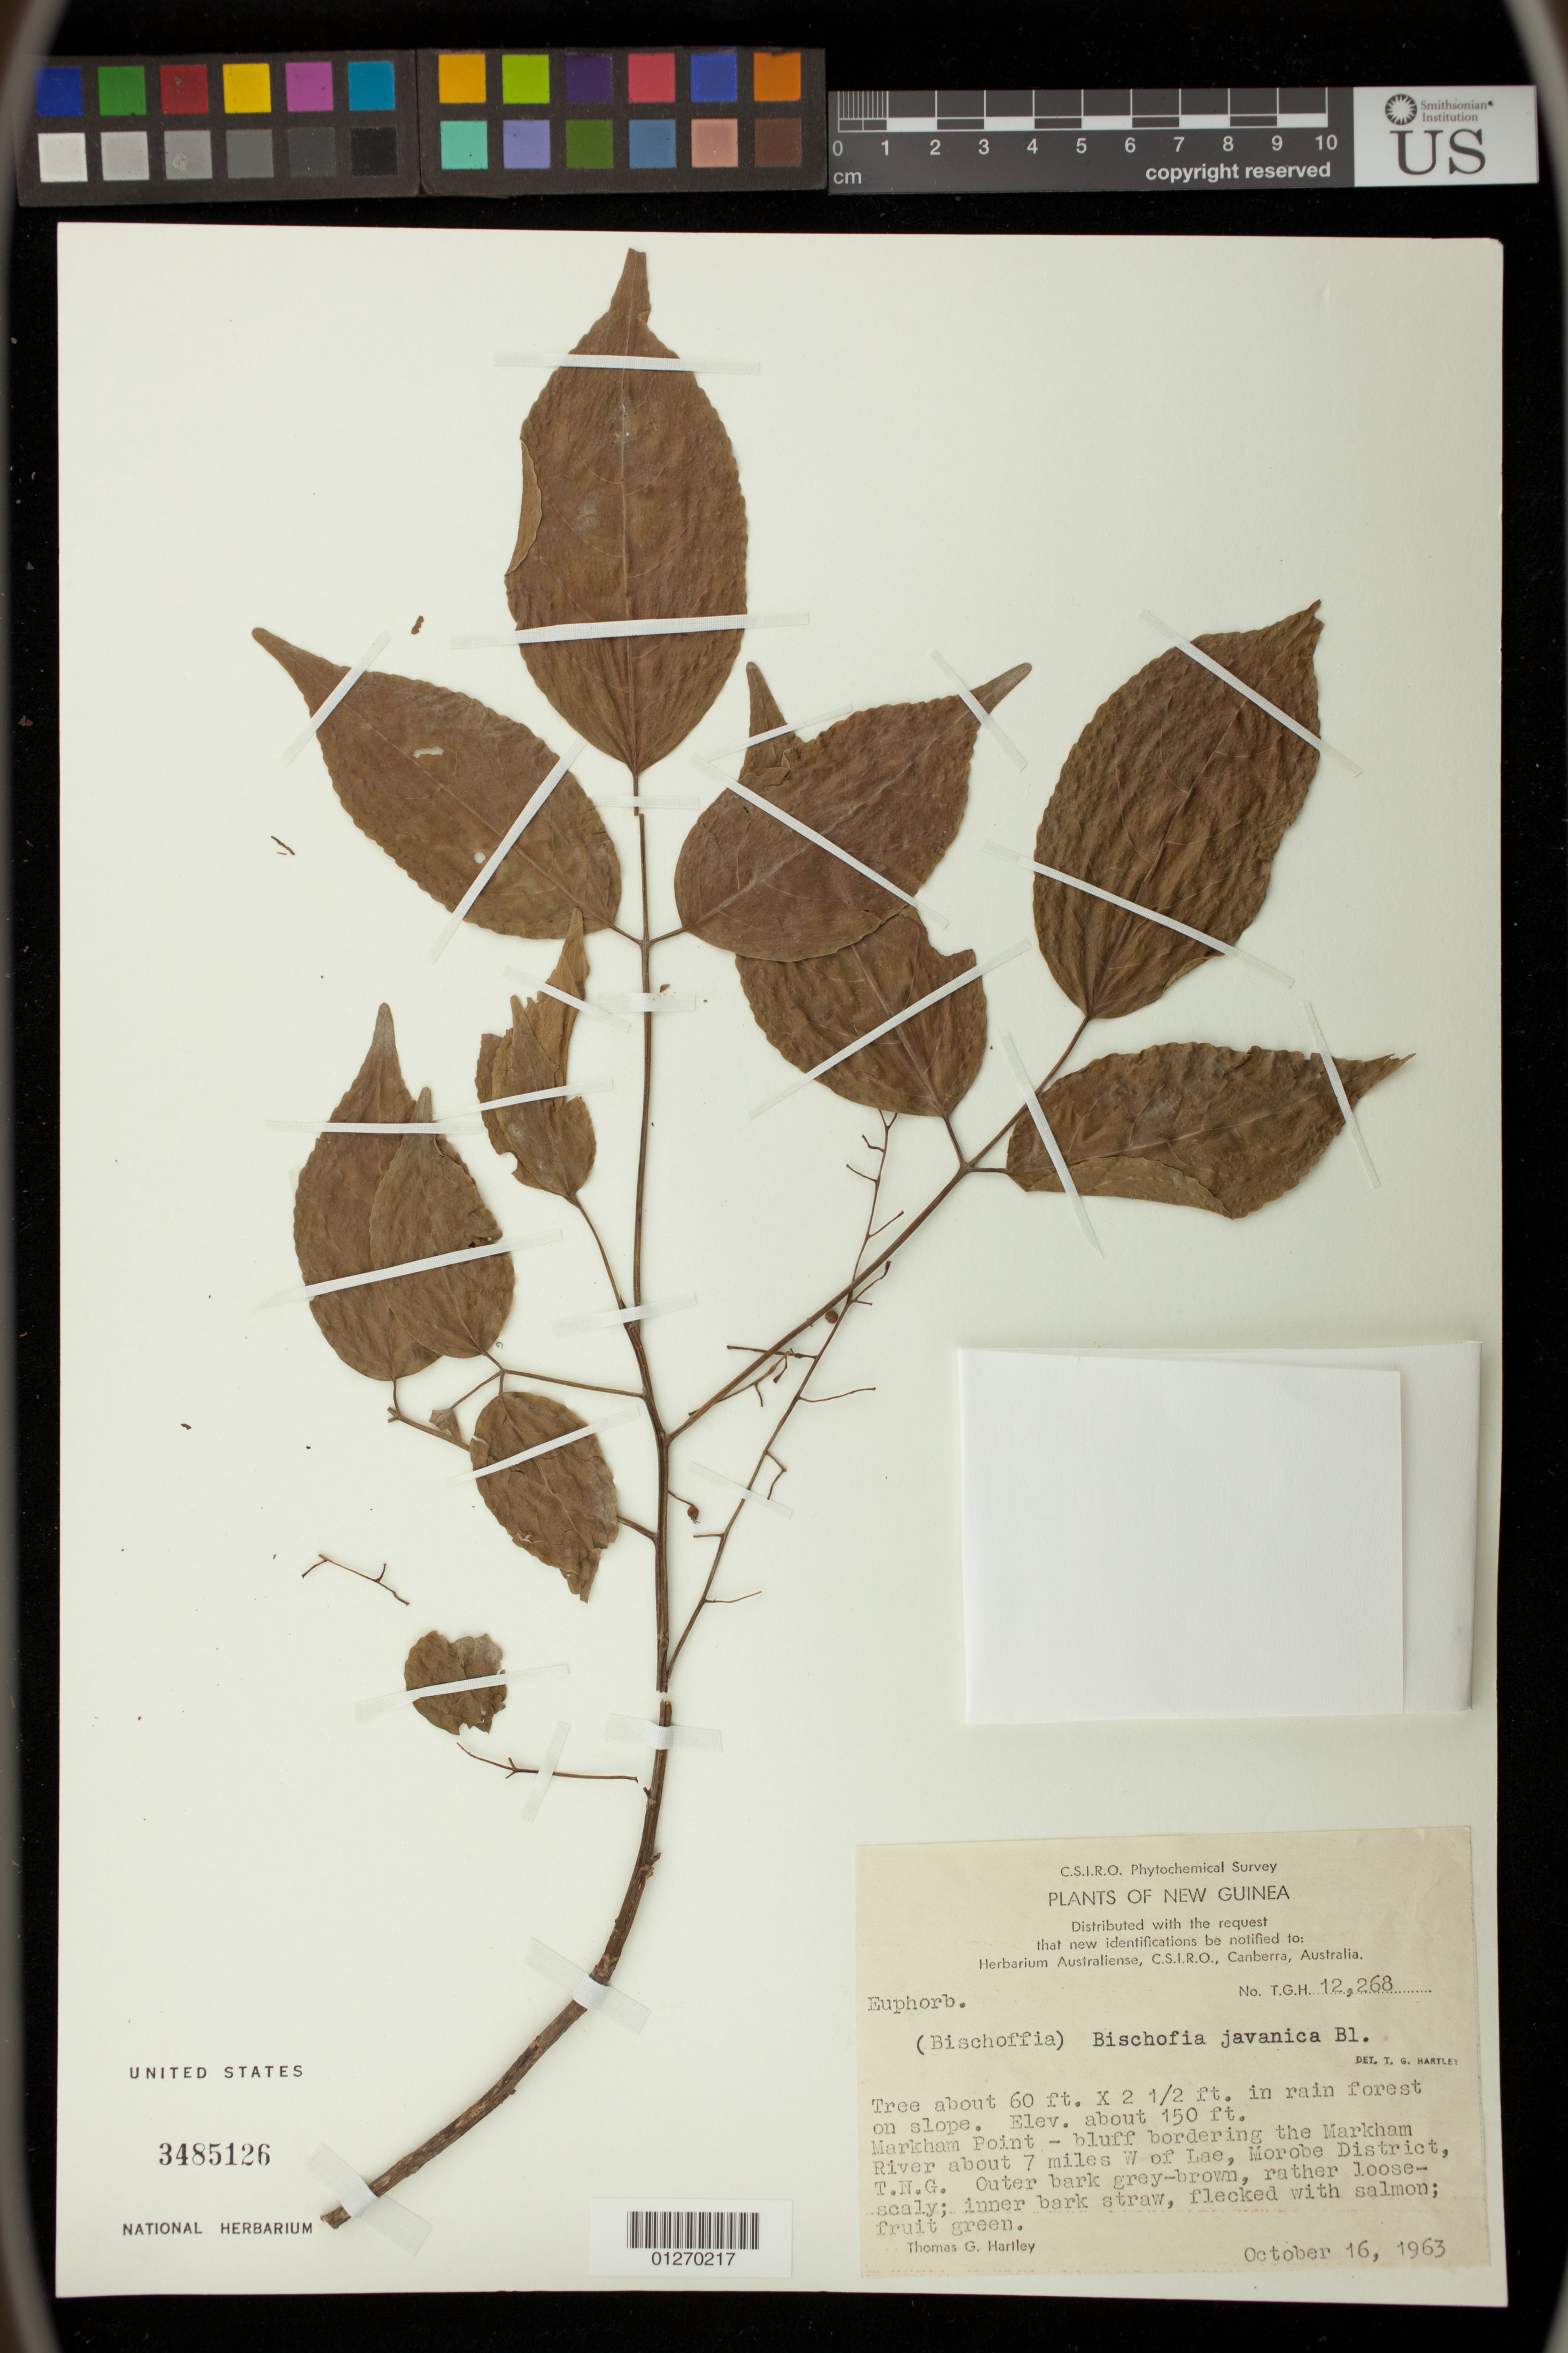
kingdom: Plantae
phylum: Tracheophyta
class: Magnoliopsida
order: Malpighiales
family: Phyllanthaceae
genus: Bischofia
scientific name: Bischofia javanica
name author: Blume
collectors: T. G. Hartley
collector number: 12268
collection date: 1963-10-16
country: Papua New Guinea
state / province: Morobe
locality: Markham Point- Bluff bordering the Markham River about 7 miles W of Lae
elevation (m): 46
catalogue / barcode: US 3485126